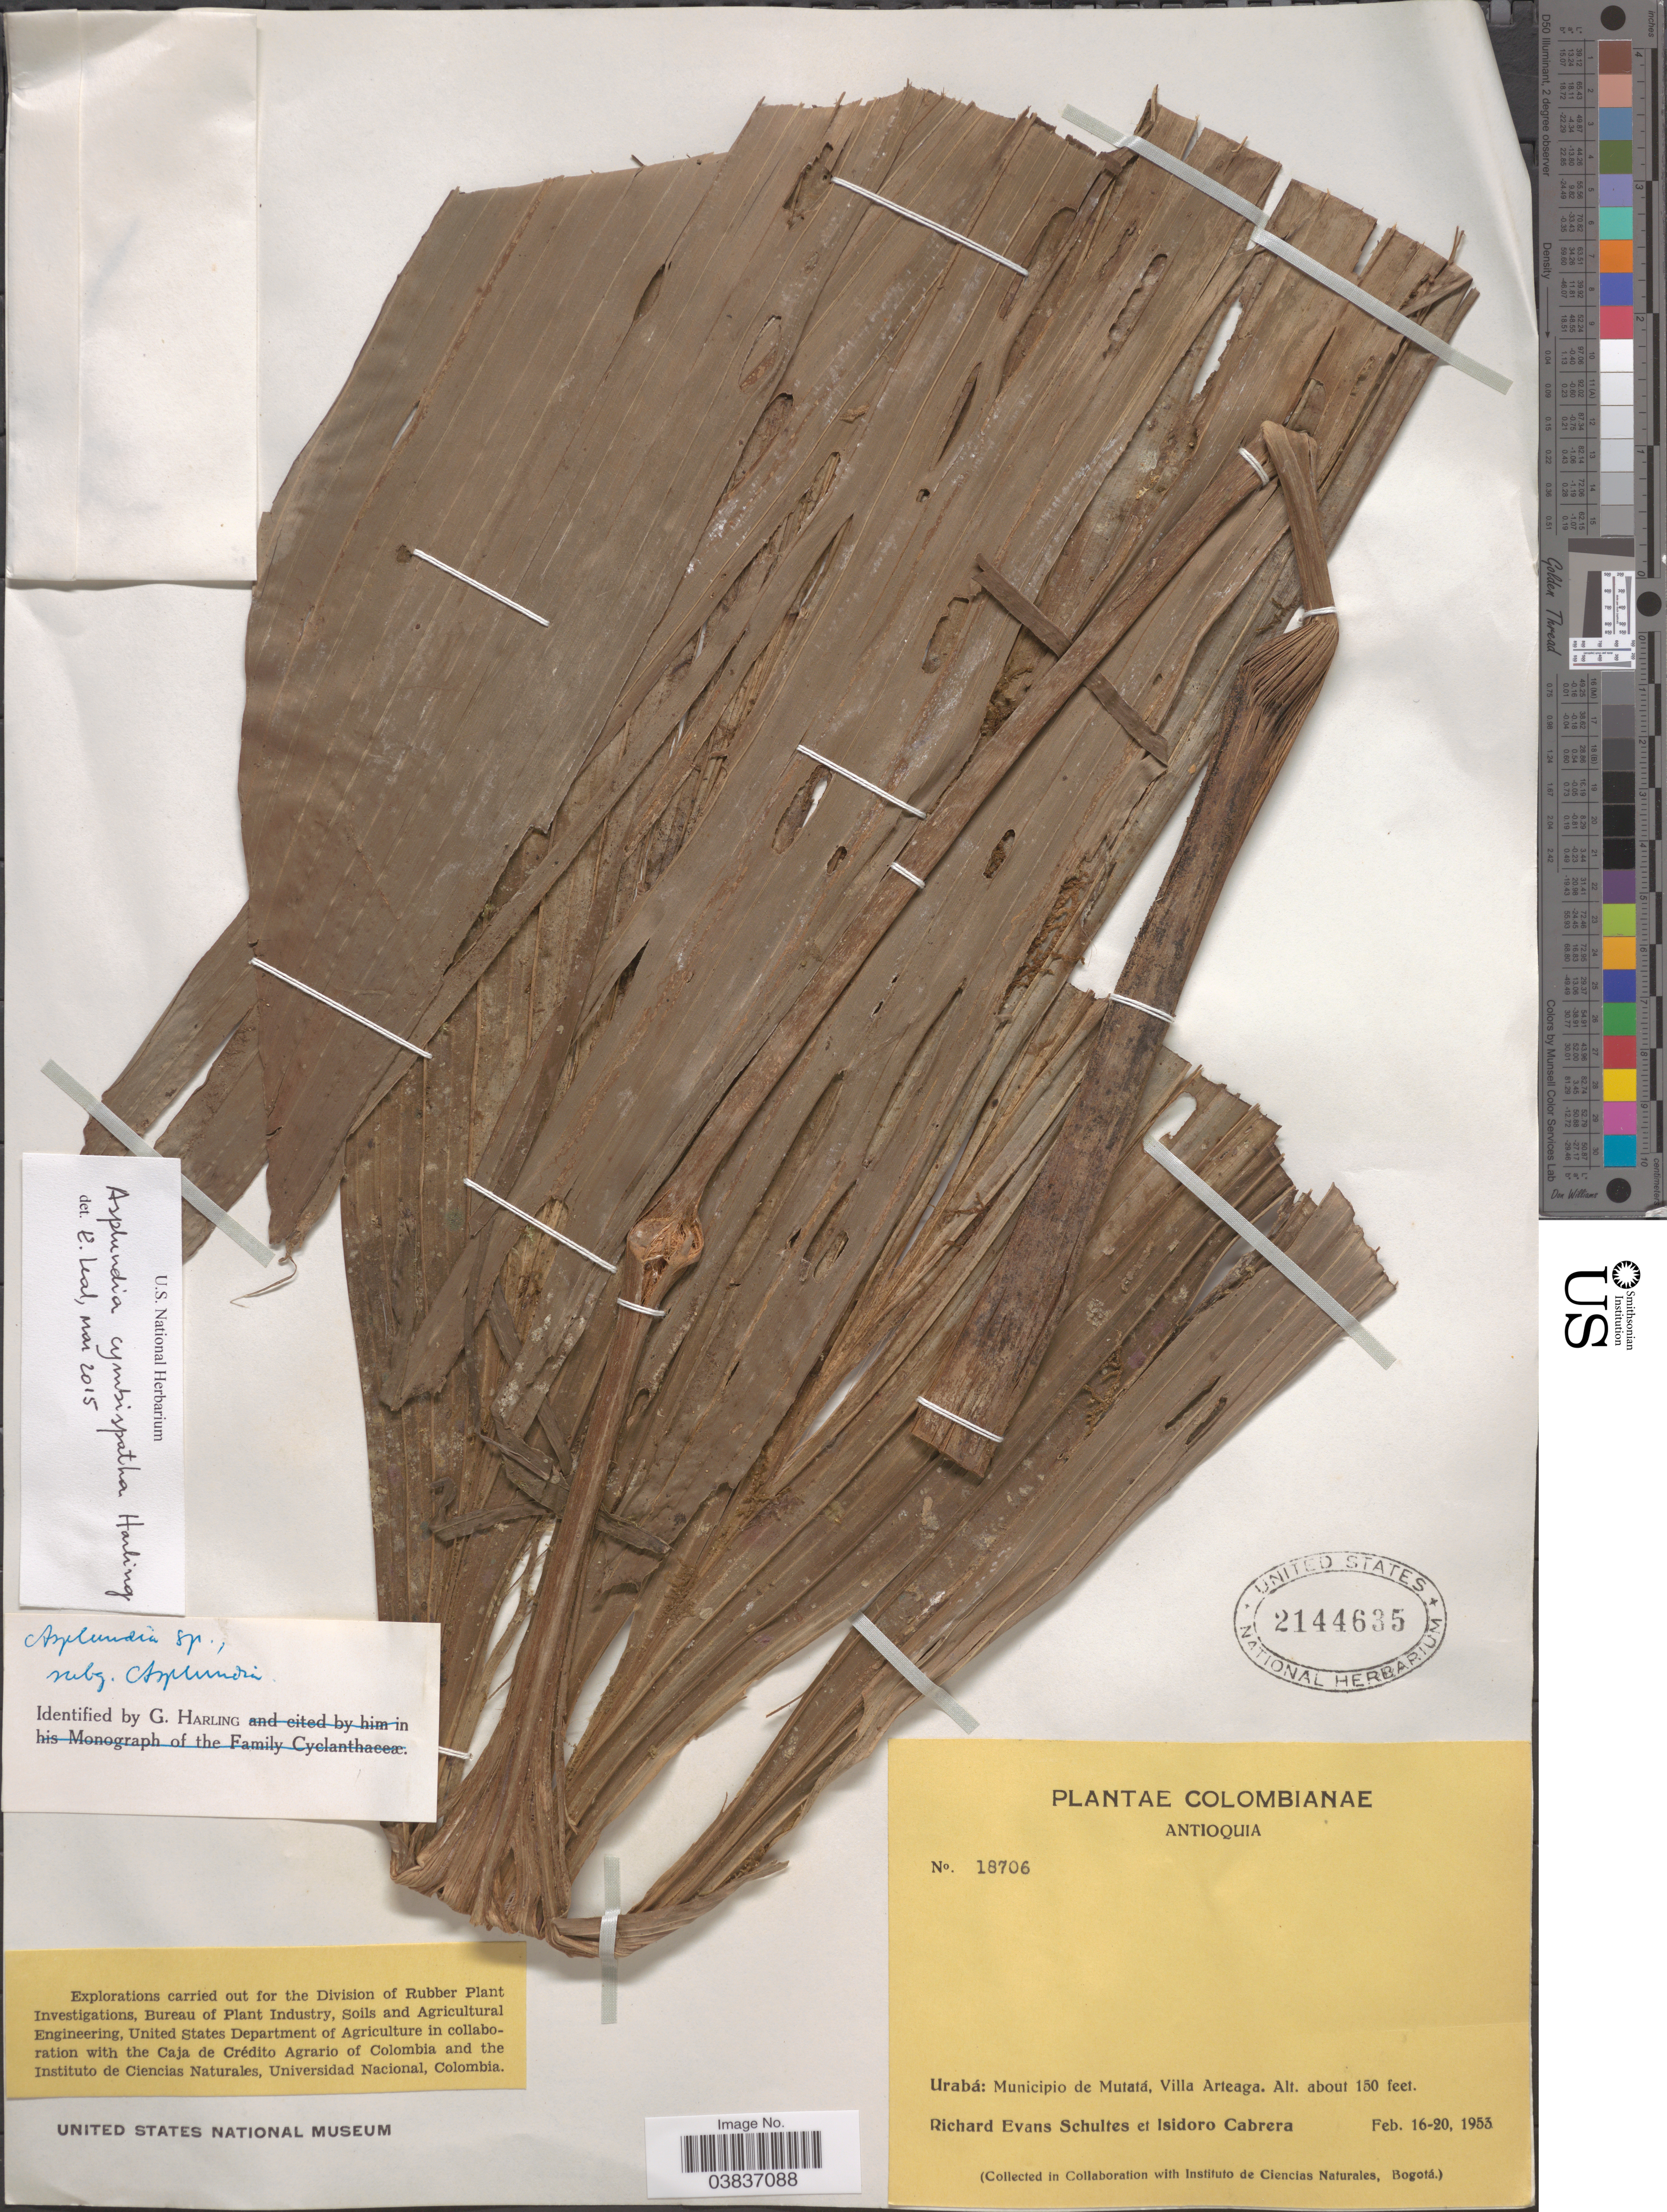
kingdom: Plantae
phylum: Tracheophyta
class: Liliopsida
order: Pandanales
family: Cyclanthaceae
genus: Asplundia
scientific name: Asplundia cymbispatha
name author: Harling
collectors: R. E. Schultes & I. Cabrera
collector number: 18706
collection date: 1953-02-16/1953-02-20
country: Colombia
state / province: Antioquia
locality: Urabá: Municipio de Mutatá, Villa Arteaga.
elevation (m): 46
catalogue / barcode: US 2144635